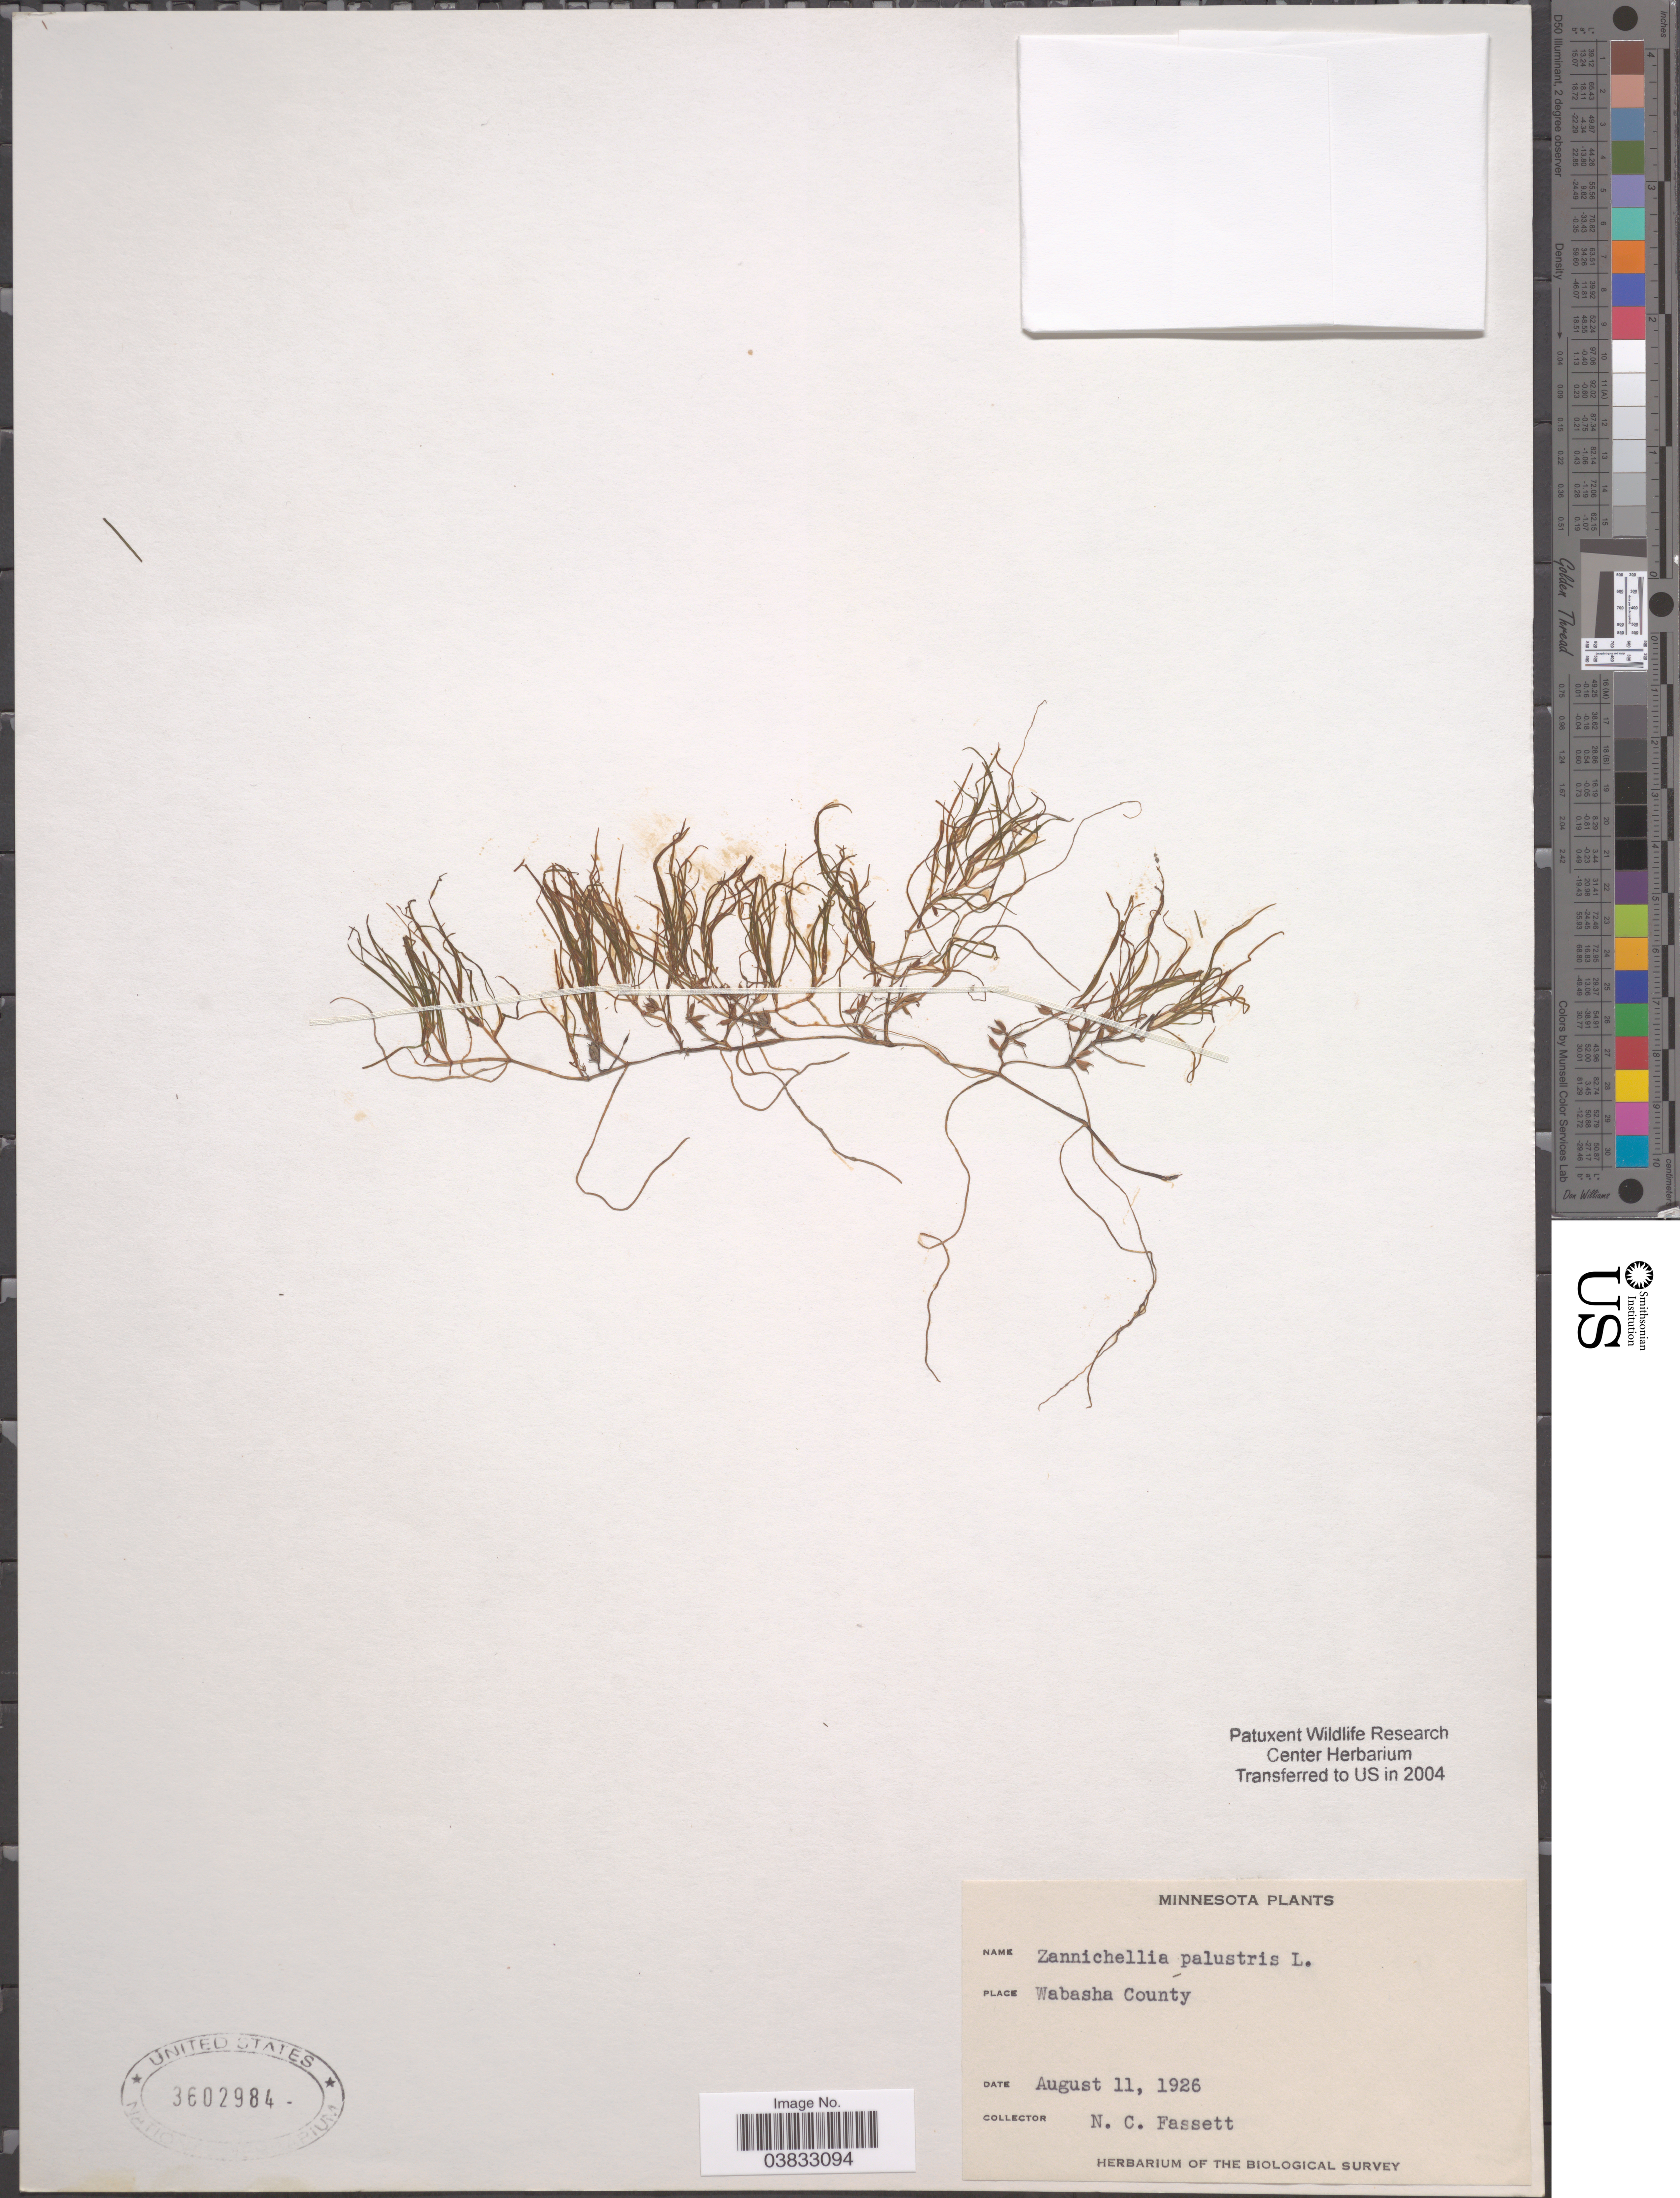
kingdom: Plantae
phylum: Tracheophyta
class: Liliopsida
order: Alismatales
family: Potamogetonaceae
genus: Zannichellia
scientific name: Zannichellia palustris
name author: L.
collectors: N. C. Fassett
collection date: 1926-08-11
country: United States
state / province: Minnesota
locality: Wabasha County.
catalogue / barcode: US 3602984